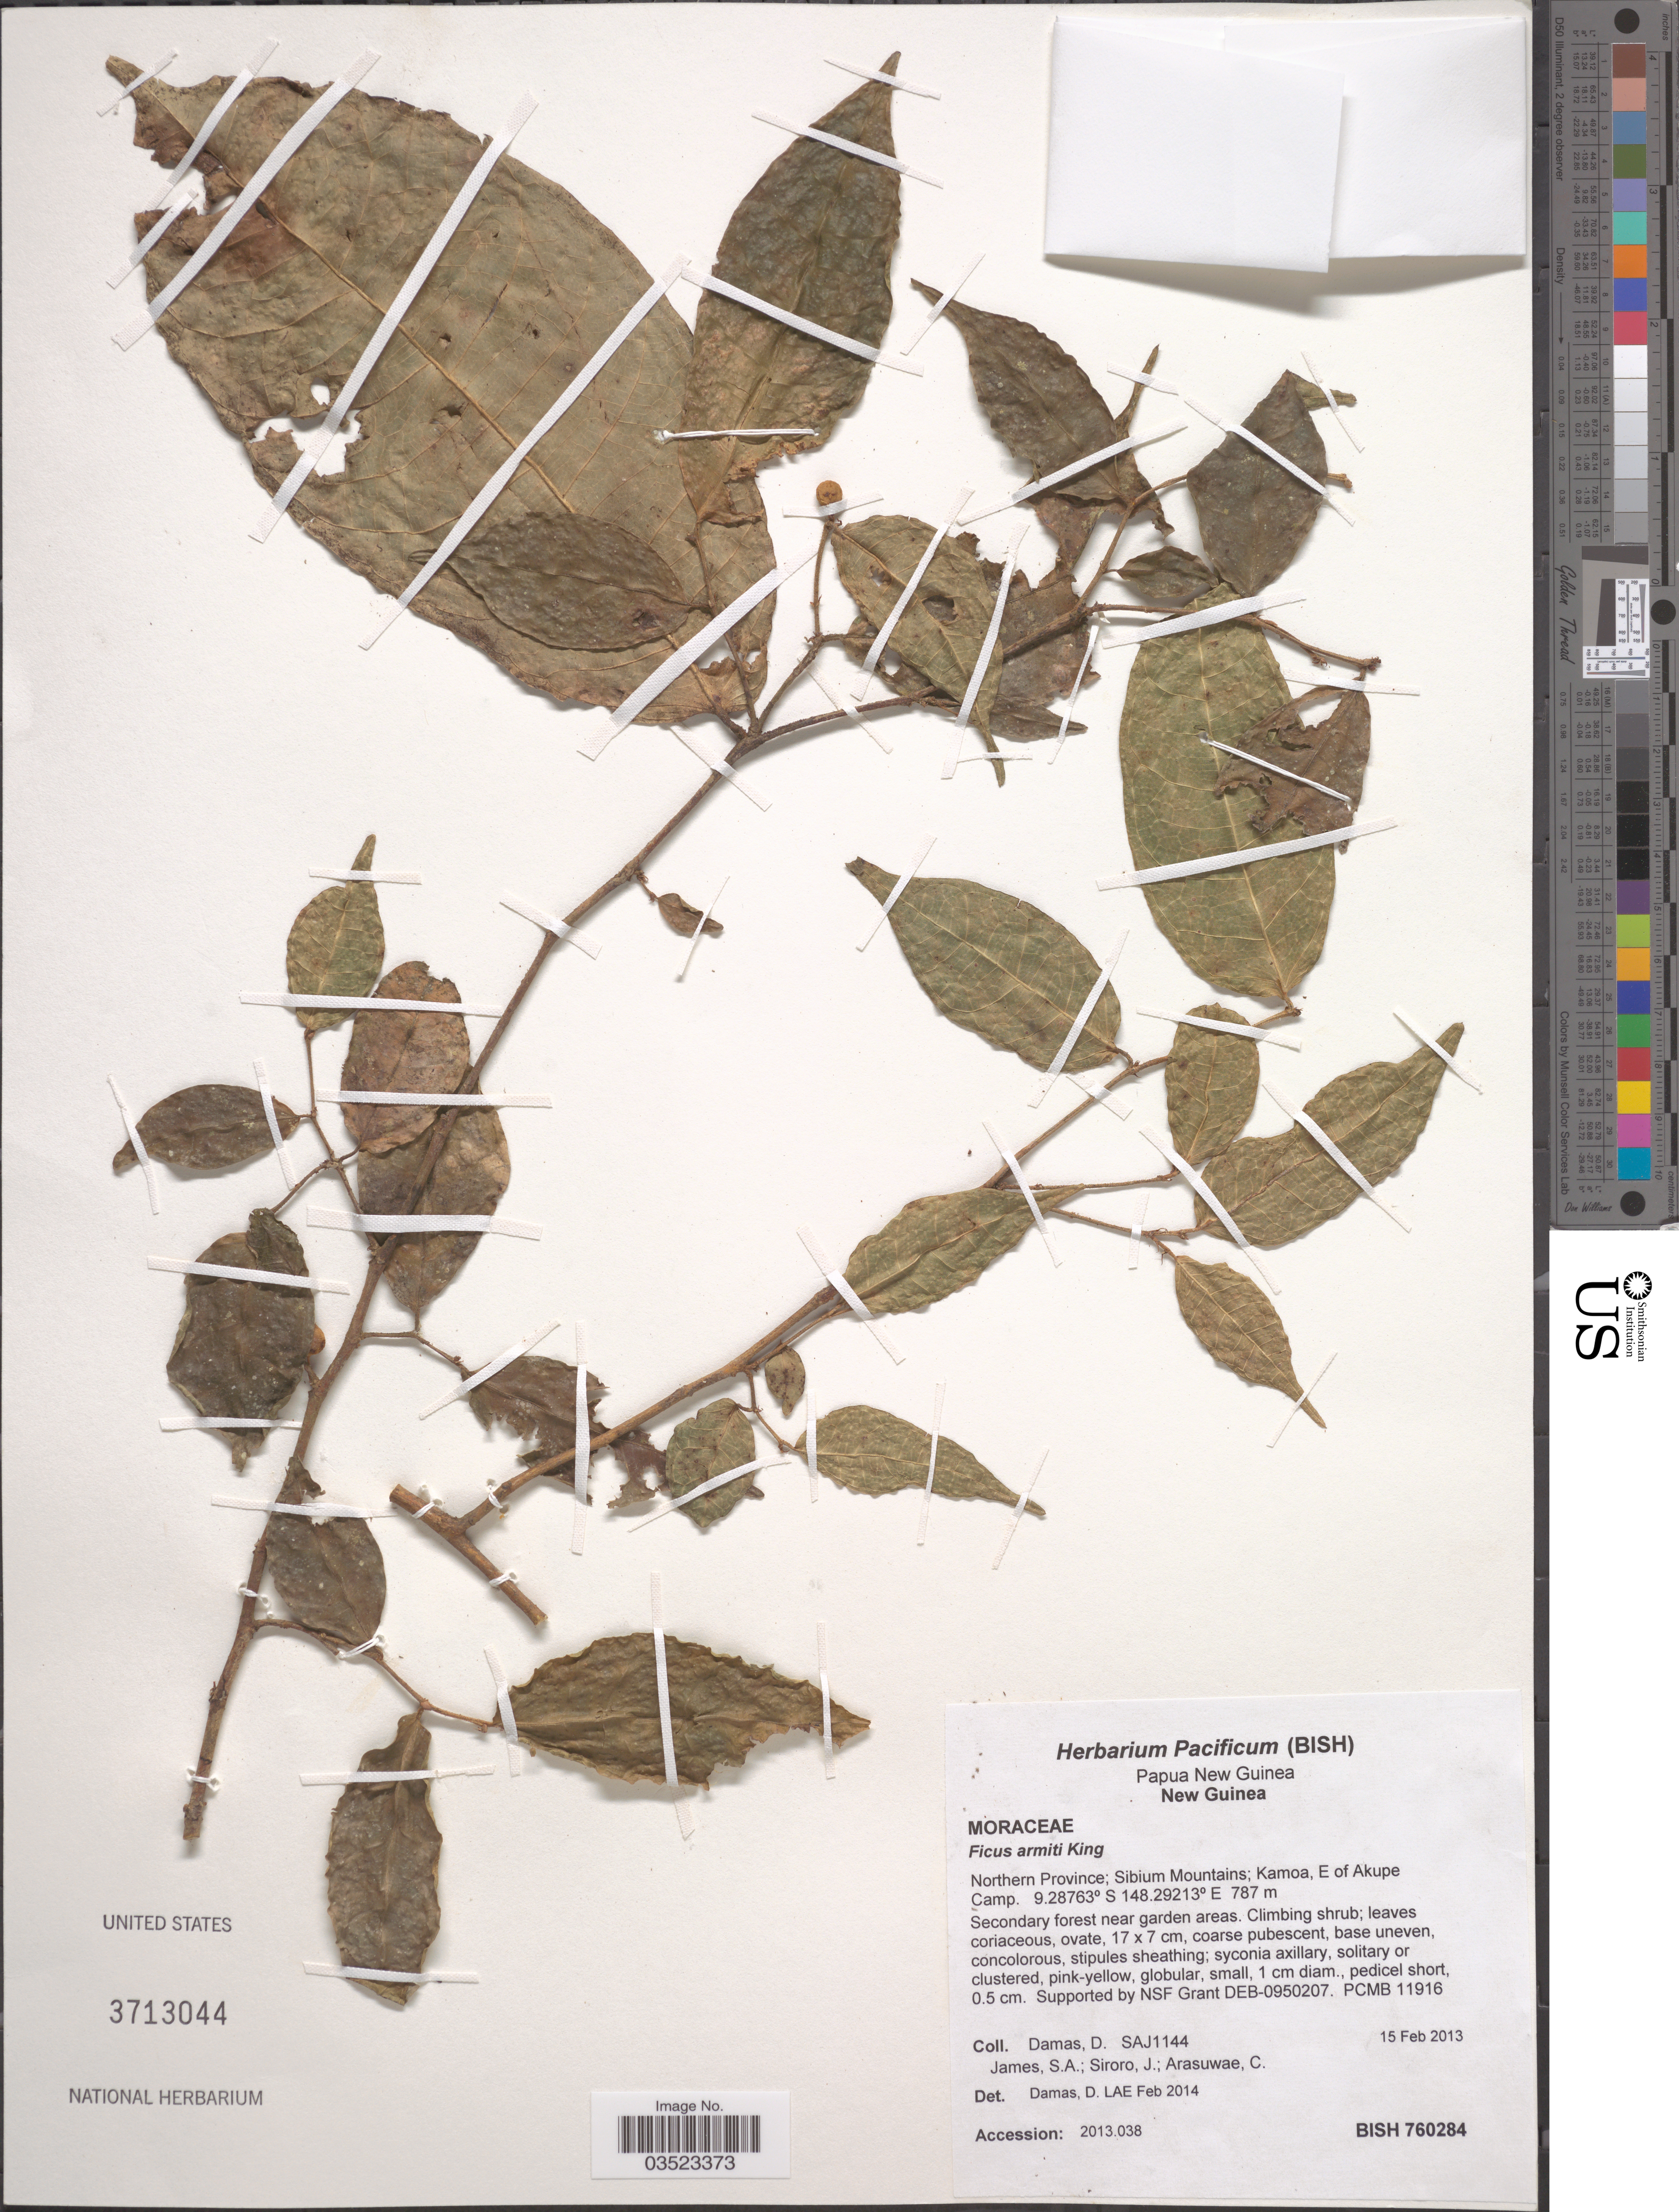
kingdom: Plantae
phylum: Tracheophyta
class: Magnoliopsida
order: Rosales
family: Moraceae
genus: Ficus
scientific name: Ficus armiti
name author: King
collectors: D. Damas, S. James, J. Siroro & C. Arasuwae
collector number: SAJ1144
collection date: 2013-02-15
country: Papua New Guinea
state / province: Northern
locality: New Guinea. Northern Province; Sibium Mountains; Kamoa, E of Akupe Camp.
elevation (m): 787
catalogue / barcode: US 3713044